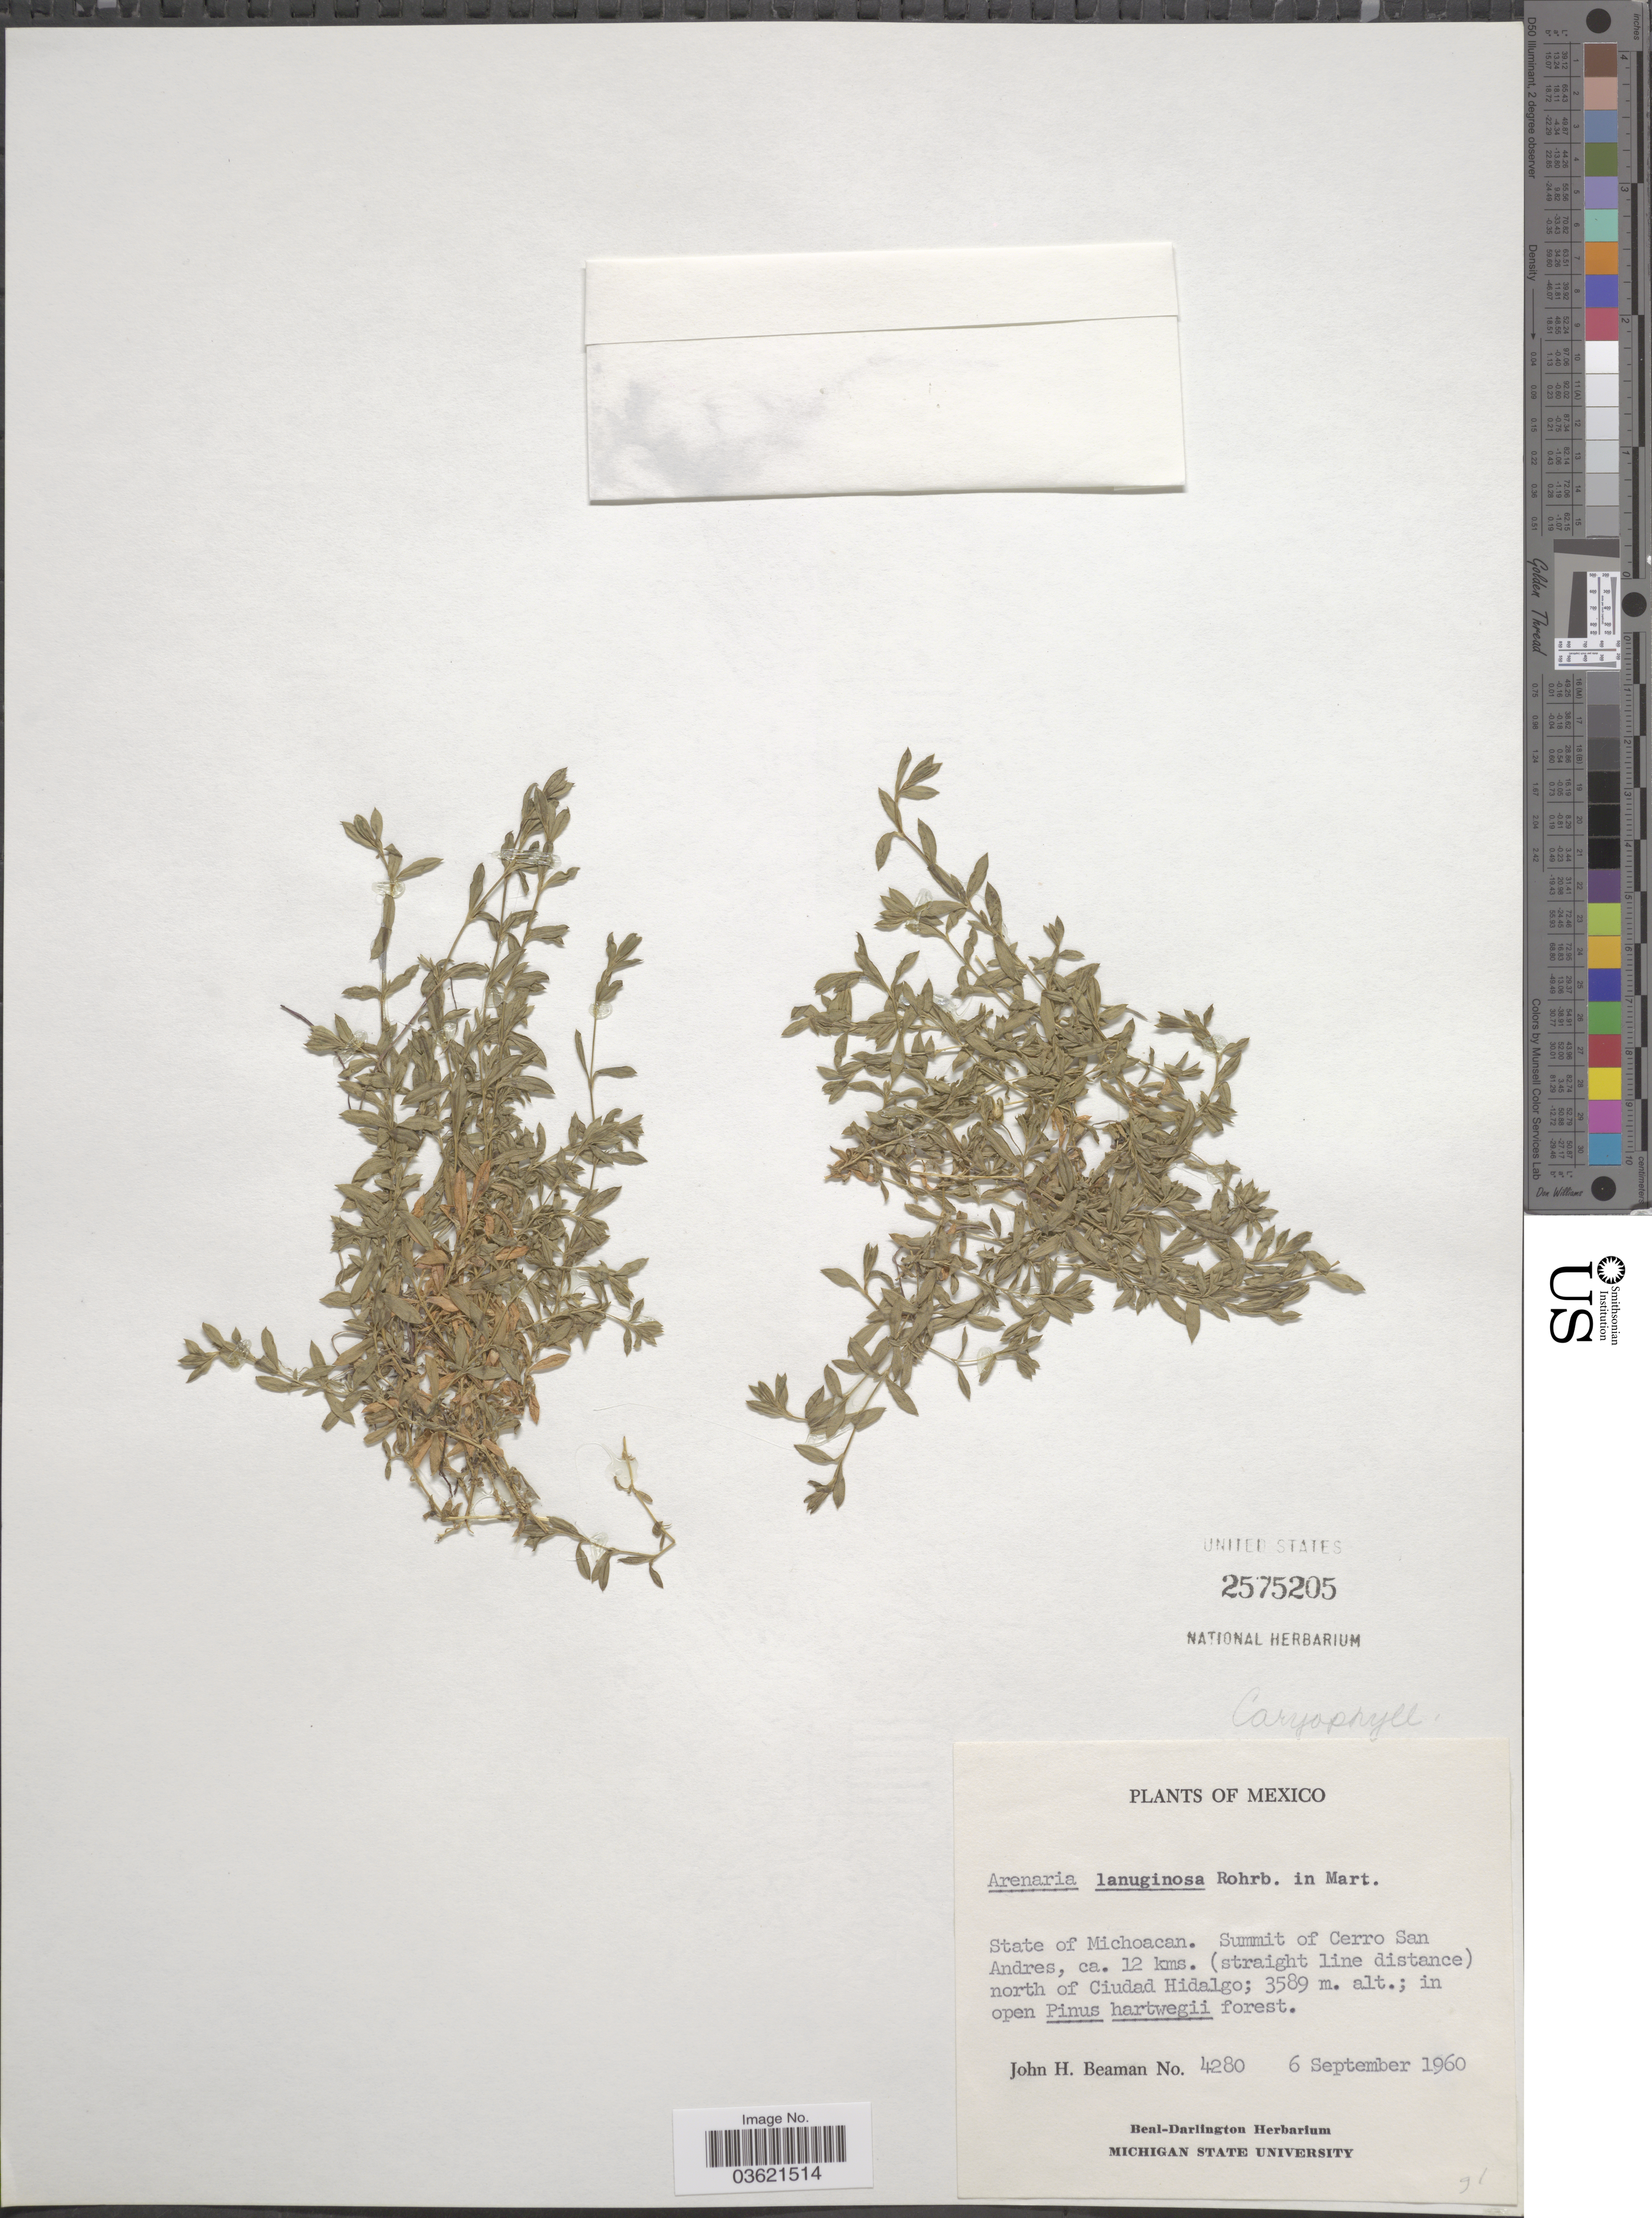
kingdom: Plantae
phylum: Tracheophyta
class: Magnoliopsida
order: Caryophyllales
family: Caryophyllaceae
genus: Arenaria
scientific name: Arenaria lanuginosa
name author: (Michx.) Rohrb.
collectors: J. H. Beaman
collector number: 4280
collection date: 1960-09-06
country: Mexico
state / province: Michoacán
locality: Summit of Cerro San Andres, ca. 12 kms. (straight line distance) north of Ciudad Hidalgo.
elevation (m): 3589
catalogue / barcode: US 2575205